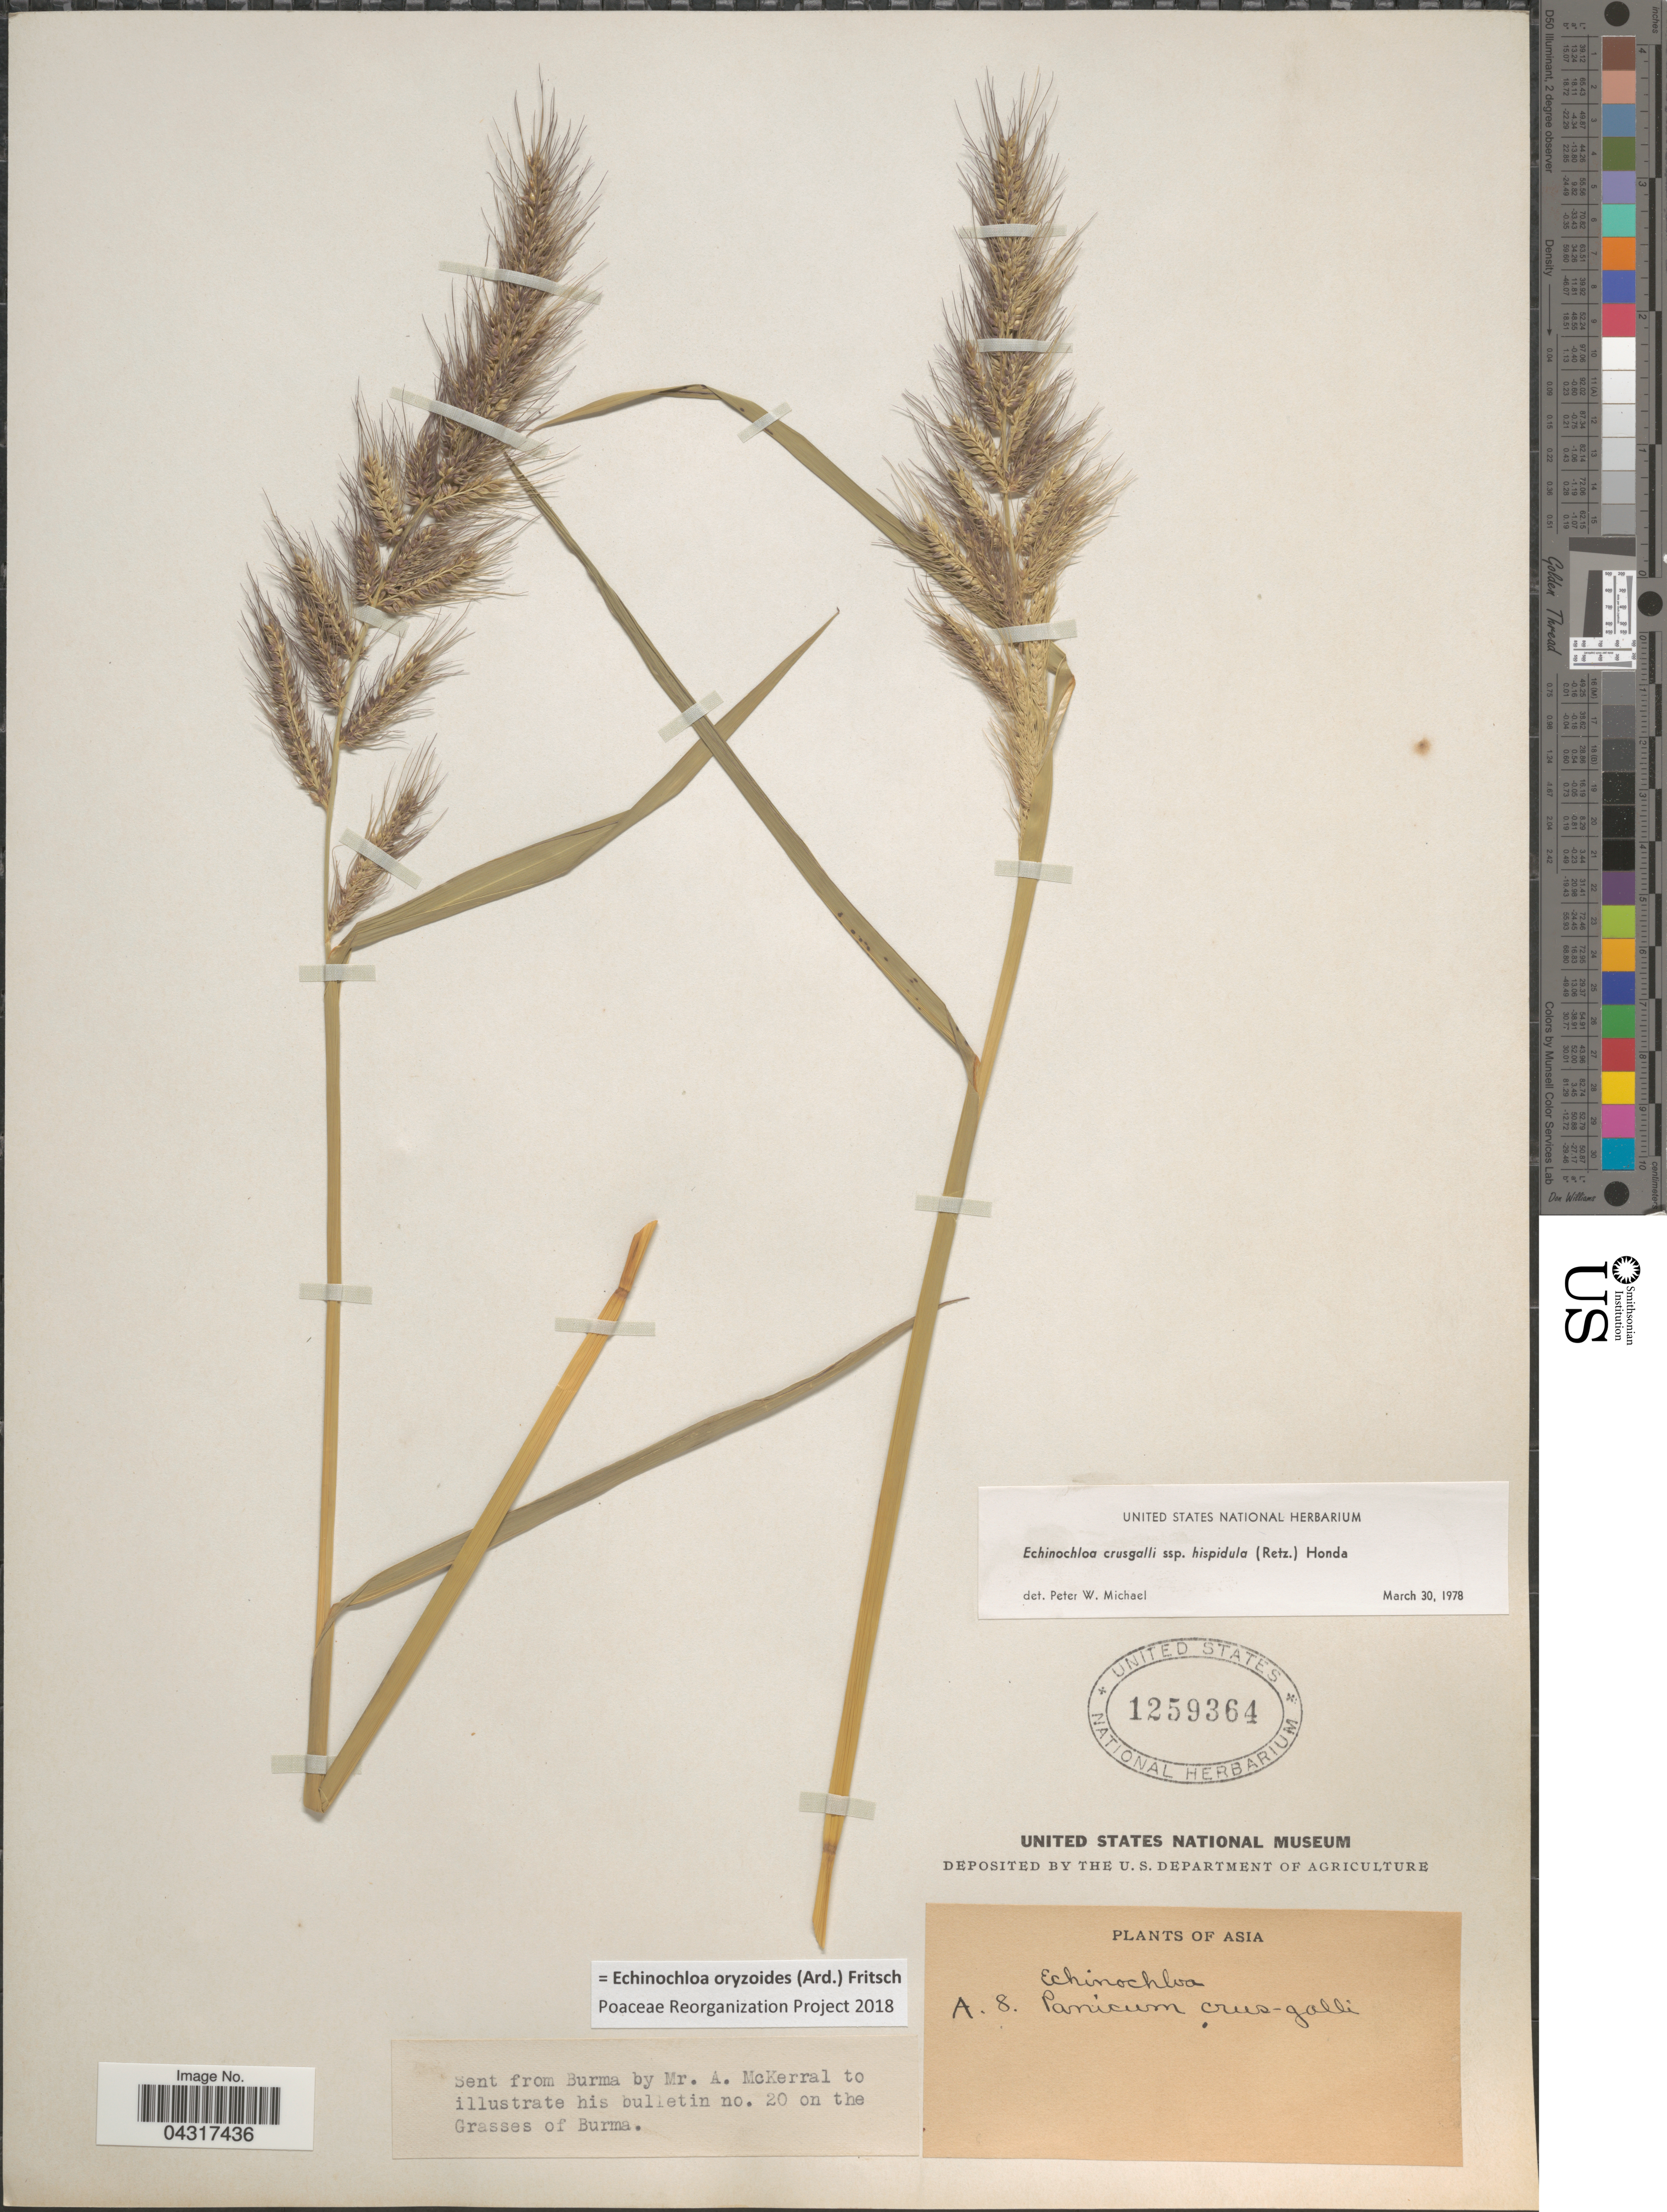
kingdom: Plantae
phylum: Tracheophyta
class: Liliopsida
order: Poales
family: Poaceae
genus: Echinochloa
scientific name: Echinochloa oryzoides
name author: (Ard.) Fritsch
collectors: A. McKerral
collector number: A8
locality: Asia.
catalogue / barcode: US 1259364